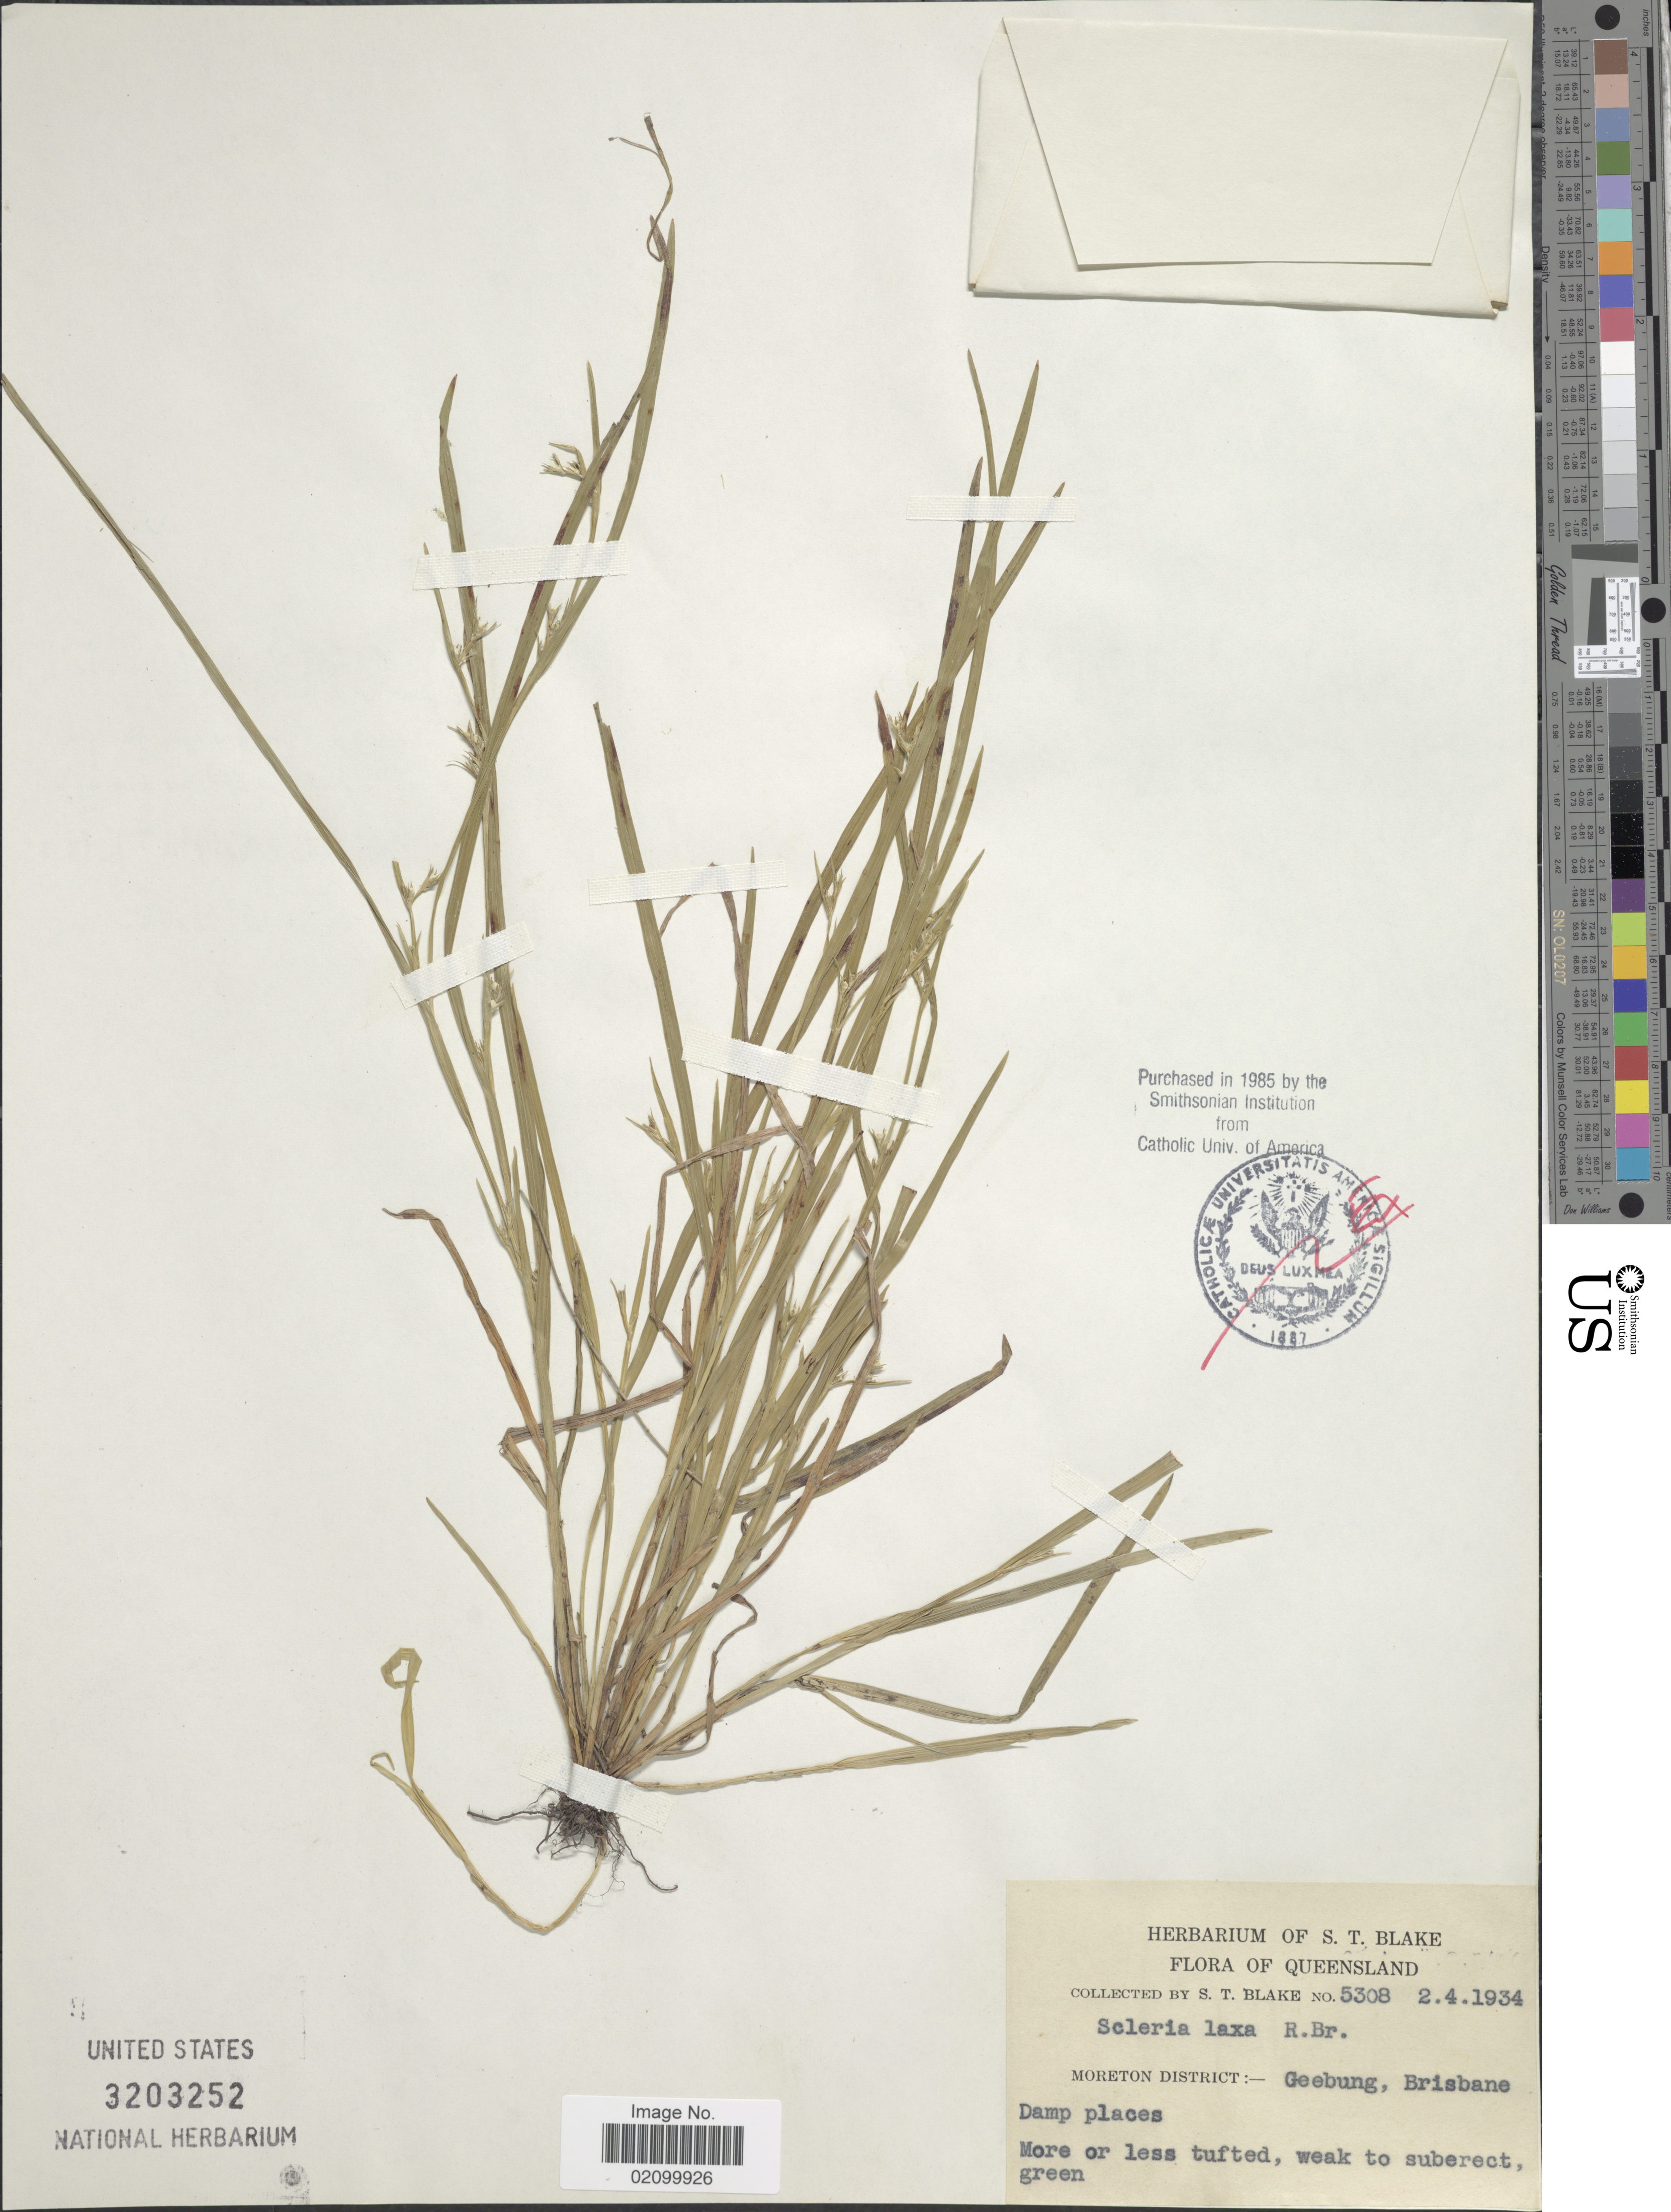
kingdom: Plantae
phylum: Tracheophyta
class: Liliopsida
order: Poales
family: Cyperaceae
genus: Scleria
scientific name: Scleria laxa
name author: R. Br.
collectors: S. T. Blake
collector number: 5308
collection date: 1934-04-02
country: Australia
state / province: Queensland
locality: Moreton District: - Geebung, Brisbane Damp places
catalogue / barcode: US 3203252